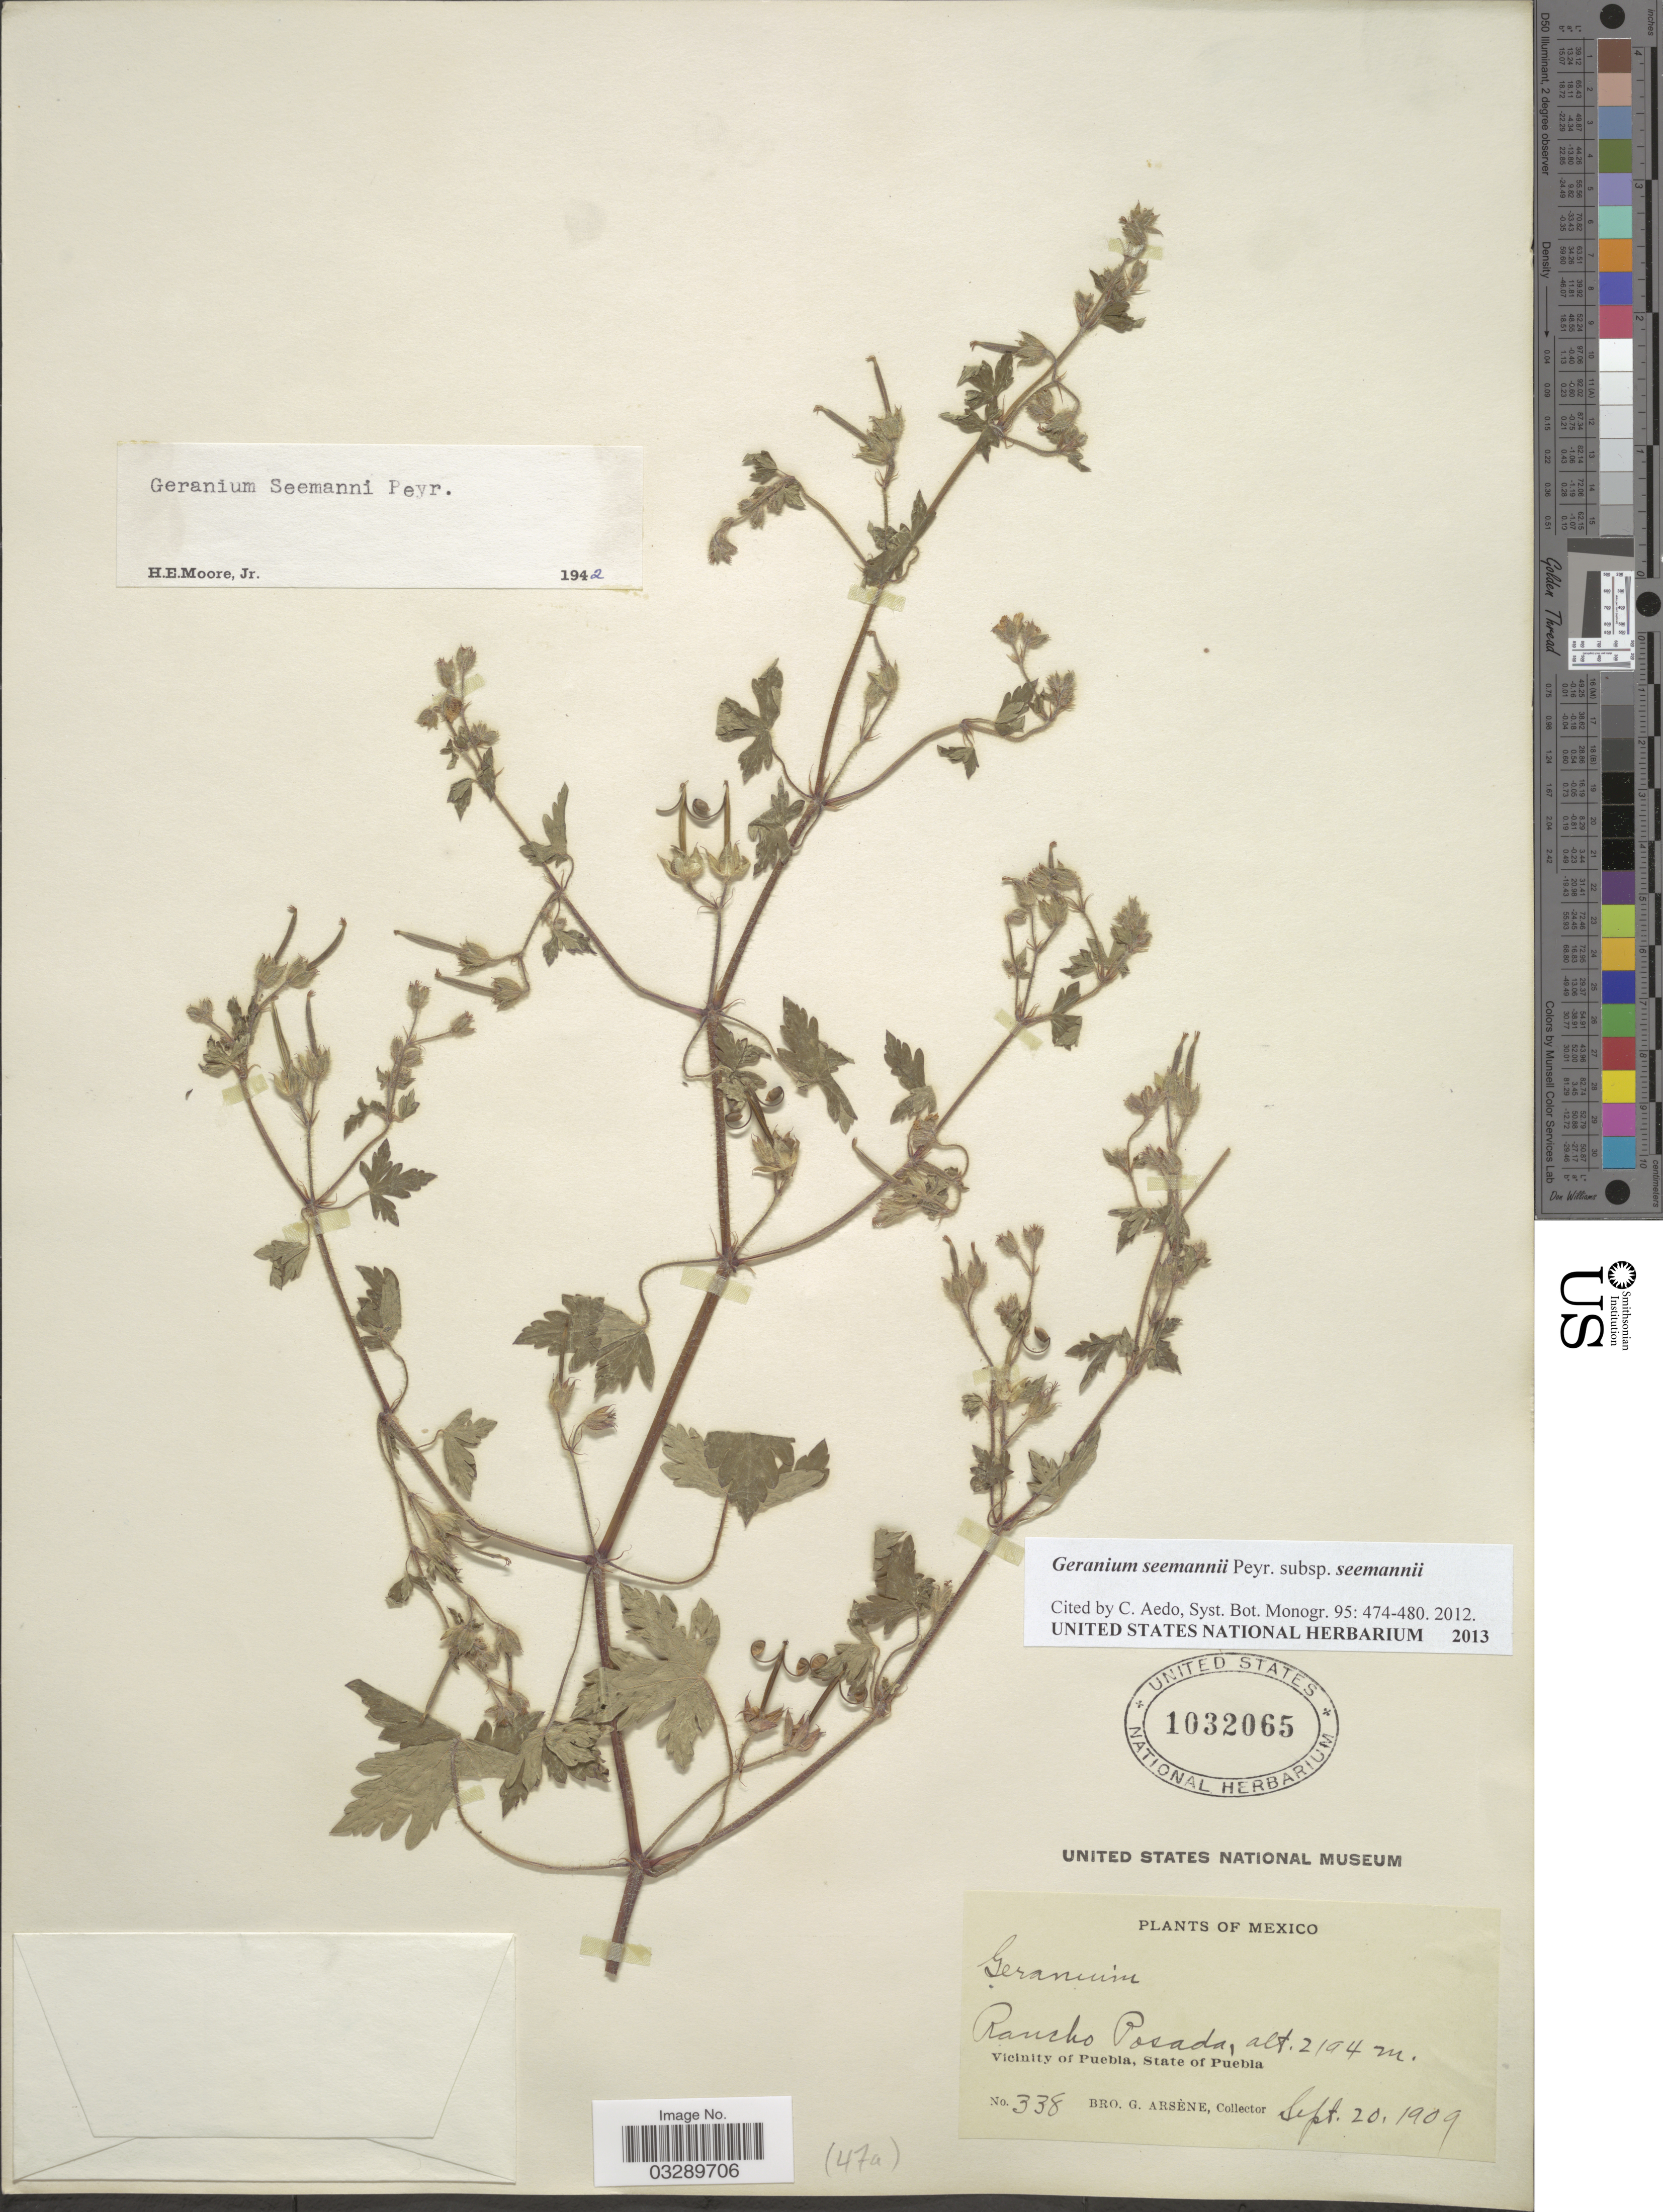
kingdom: Plantae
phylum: Tracheophyta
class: Magnoliopsida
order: Geraniales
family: Geraniaceae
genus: Geranium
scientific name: Geranium seemannii subsp. seemannii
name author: Peyr.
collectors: Bro. G. Arsène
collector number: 338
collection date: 1909-09-20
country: Mexico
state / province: Puebla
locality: Rancho Posada, Vicinity of Puebla.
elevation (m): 2194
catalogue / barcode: US 1032065